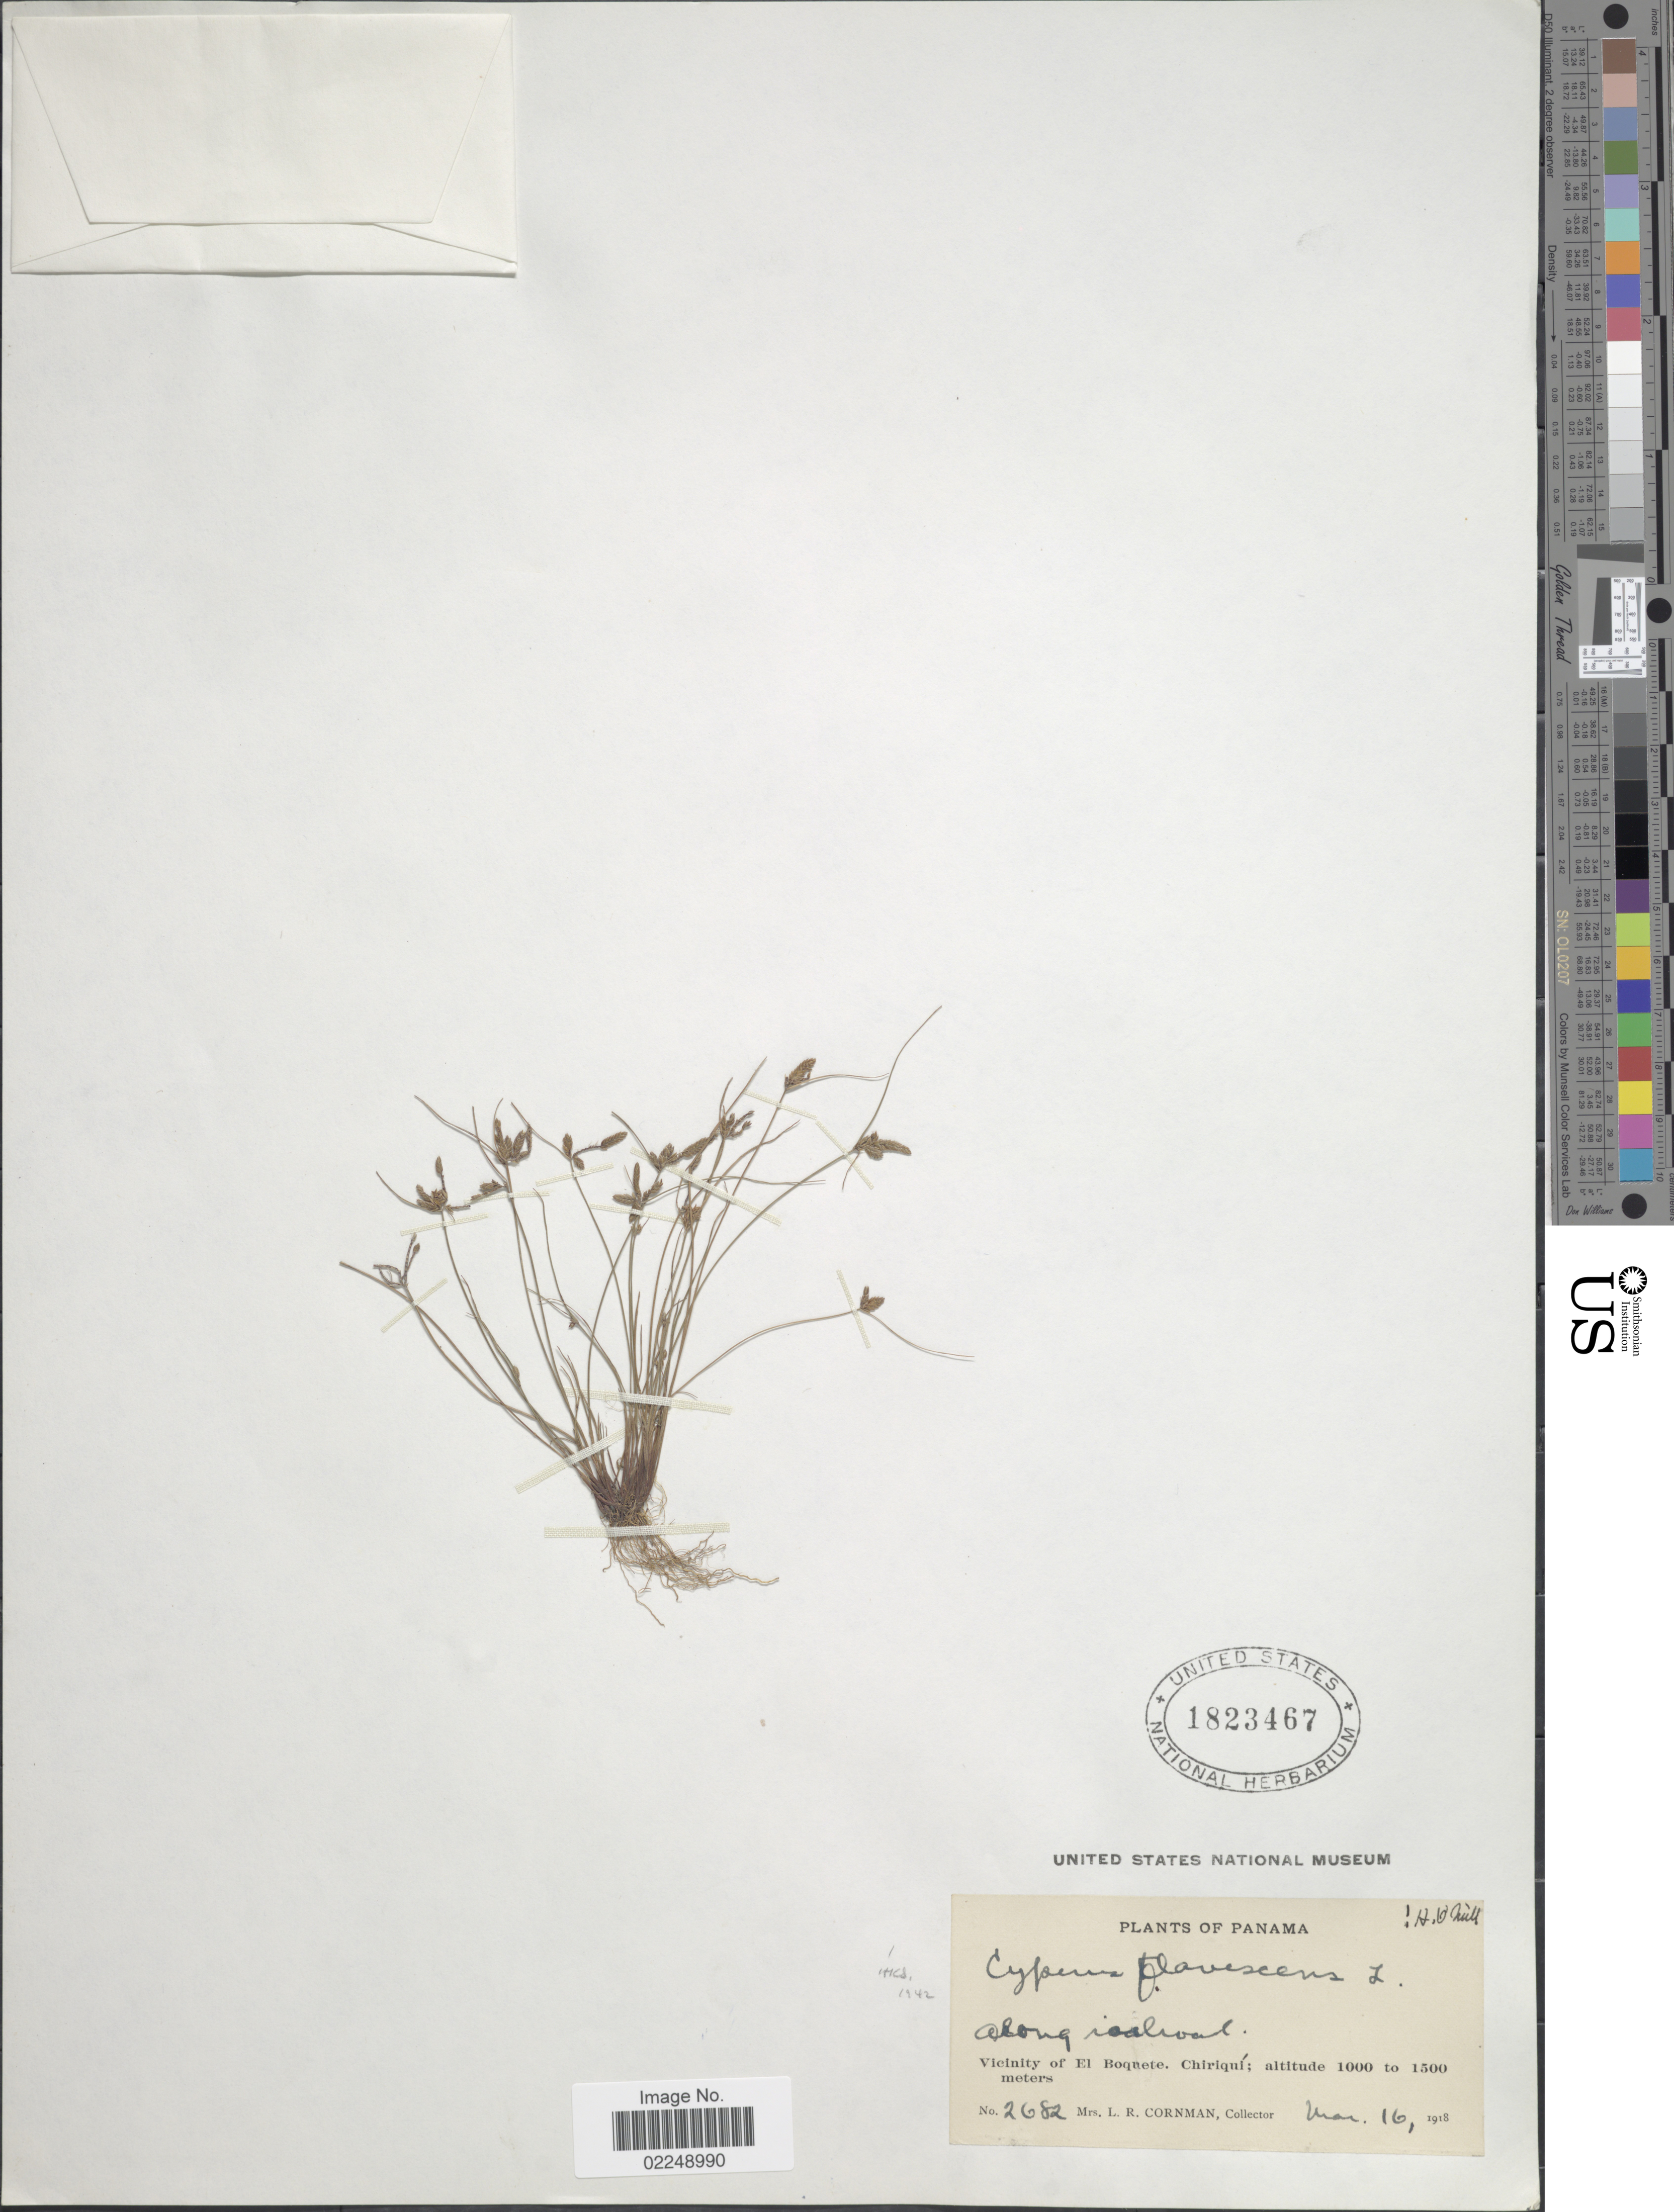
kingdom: Plantae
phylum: Tracheophyta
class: Liliopsida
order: Poales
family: Cyperaceae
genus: Cyperus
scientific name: Cyperus flavescens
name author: L.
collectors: L. Cornman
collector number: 2682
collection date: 1918-03-16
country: Panama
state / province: Chiriqui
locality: Vicinity of El Boquete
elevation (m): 1000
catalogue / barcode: US 1823467